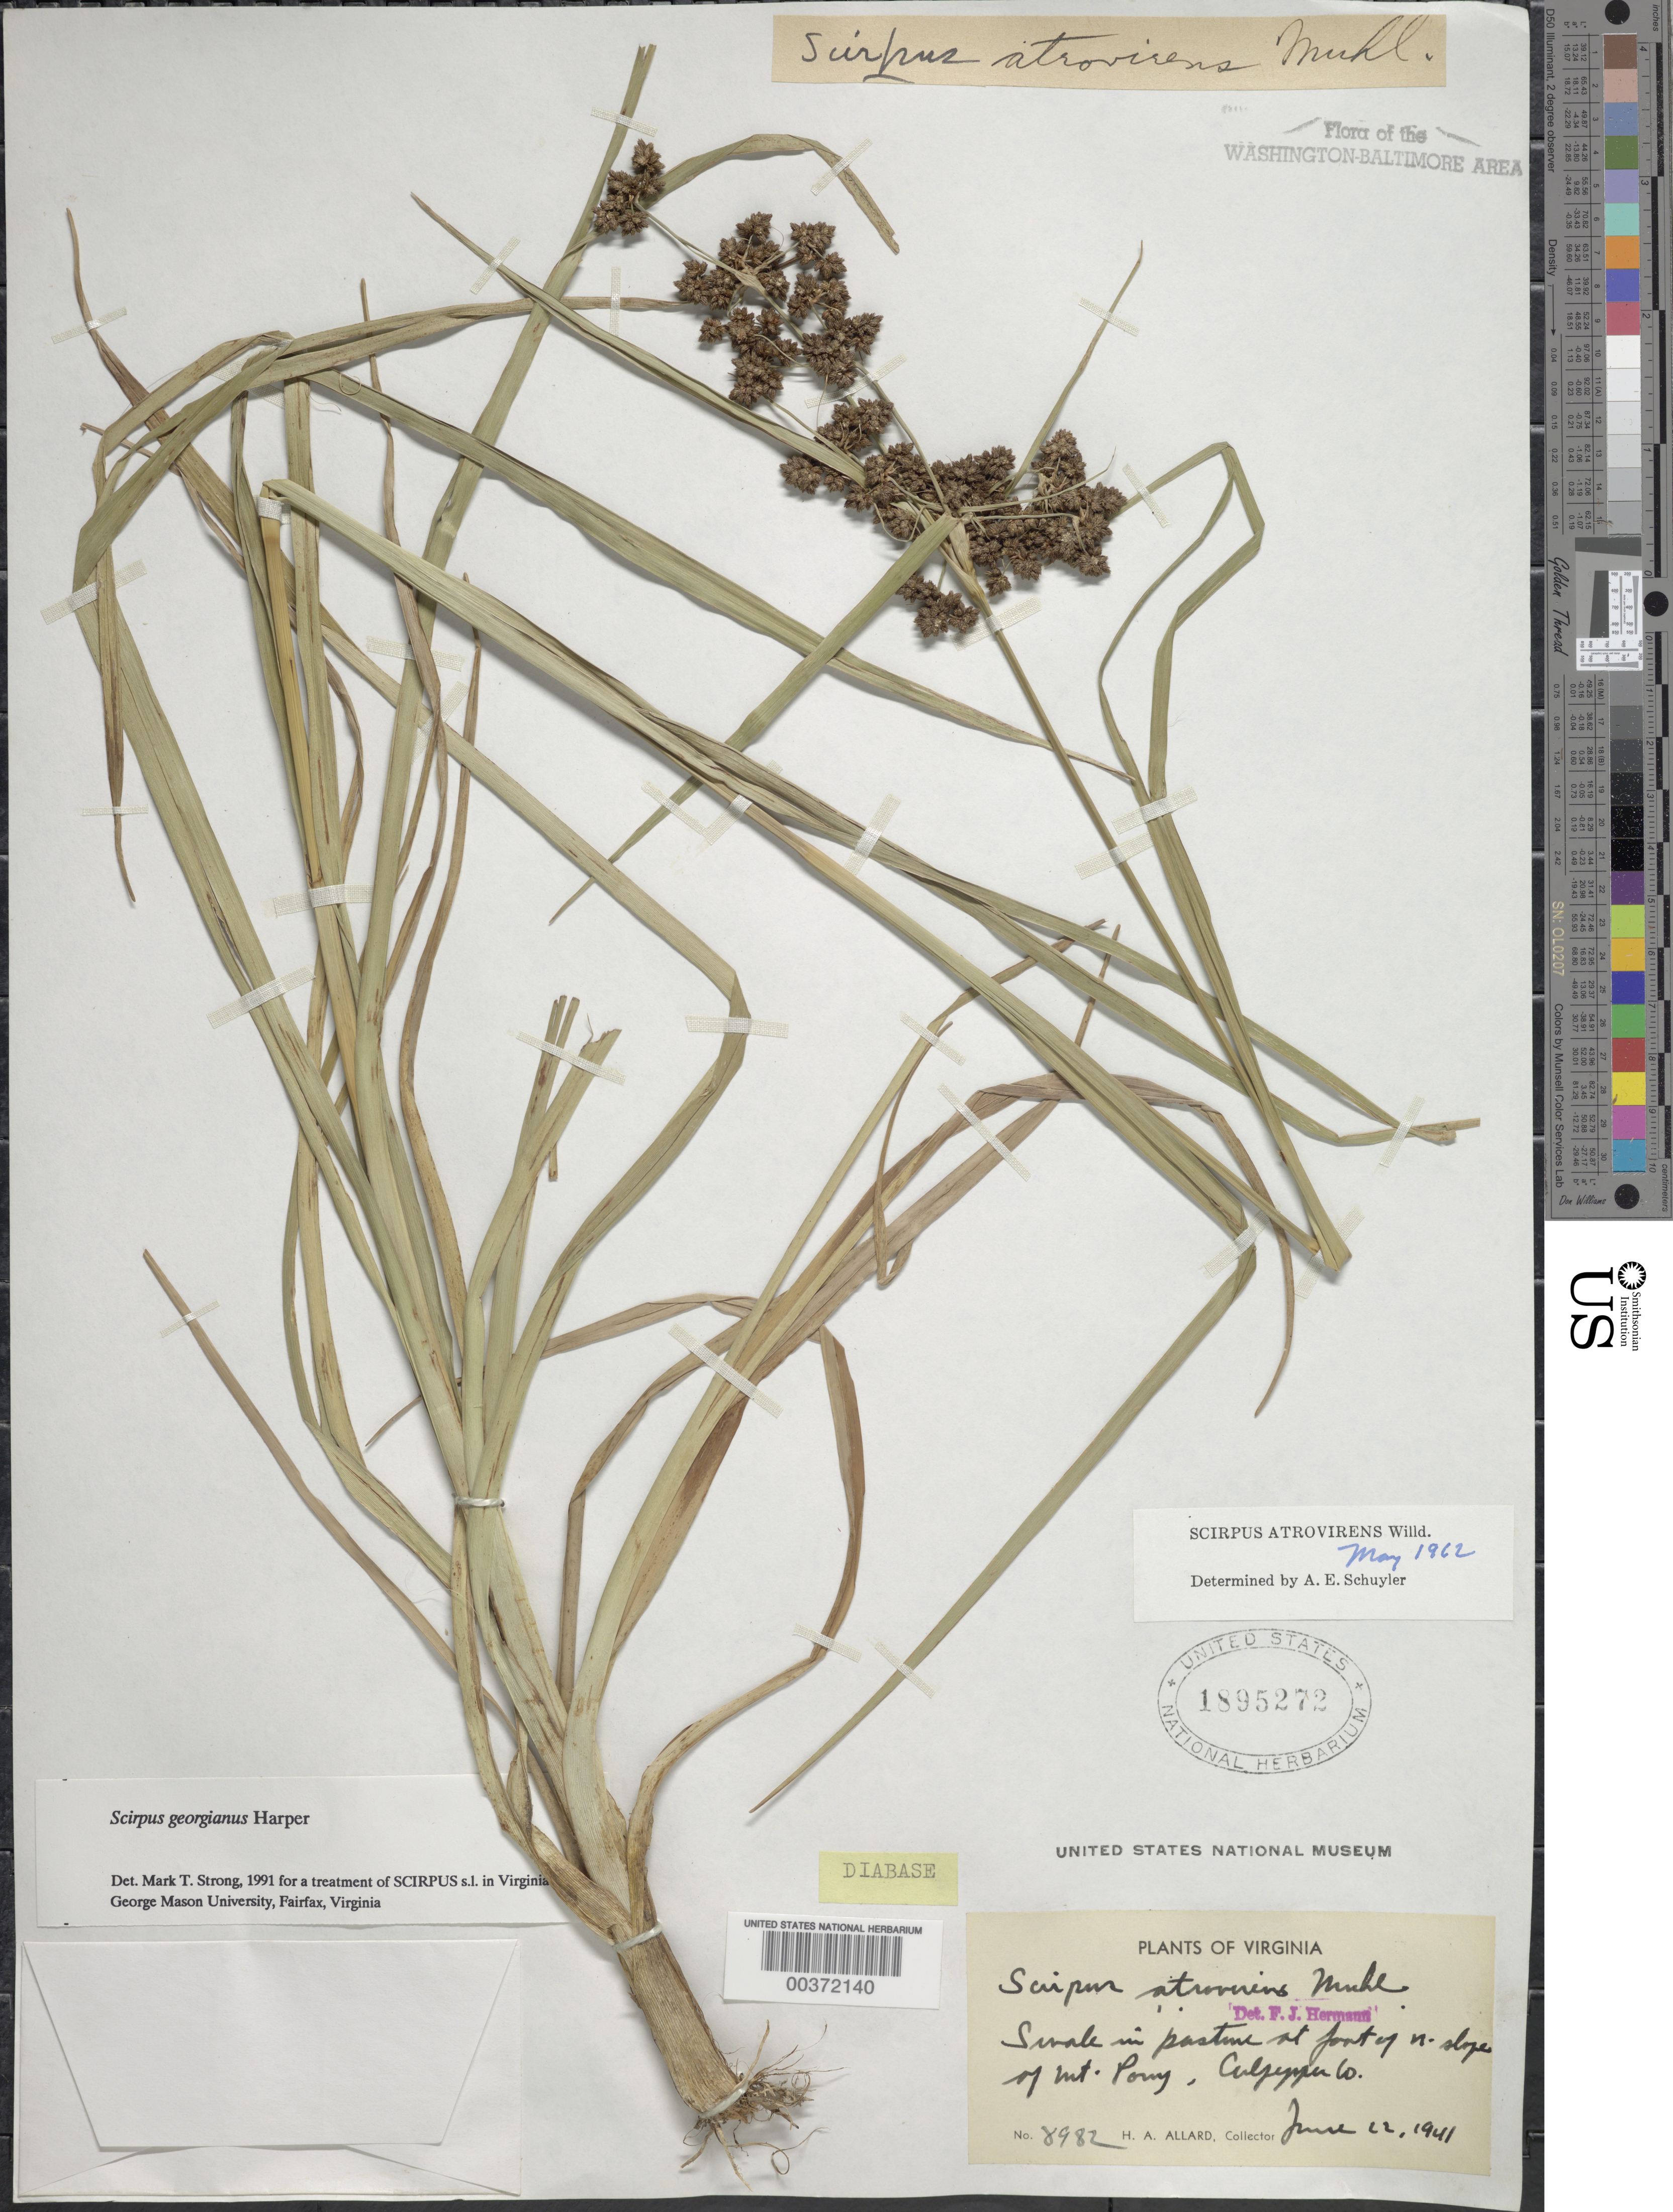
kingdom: Plantae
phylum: Tracheophyta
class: Liliopsida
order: Poales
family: Cyperaceae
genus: Scirpus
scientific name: Scirpus atrovirens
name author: Willd.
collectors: H. A. Allard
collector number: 8982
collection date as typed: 22 Jun 1941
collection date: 1941-06-22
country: United States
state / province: Virginia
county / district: Culpeper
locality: Mount Pony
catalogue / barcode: US 1895272